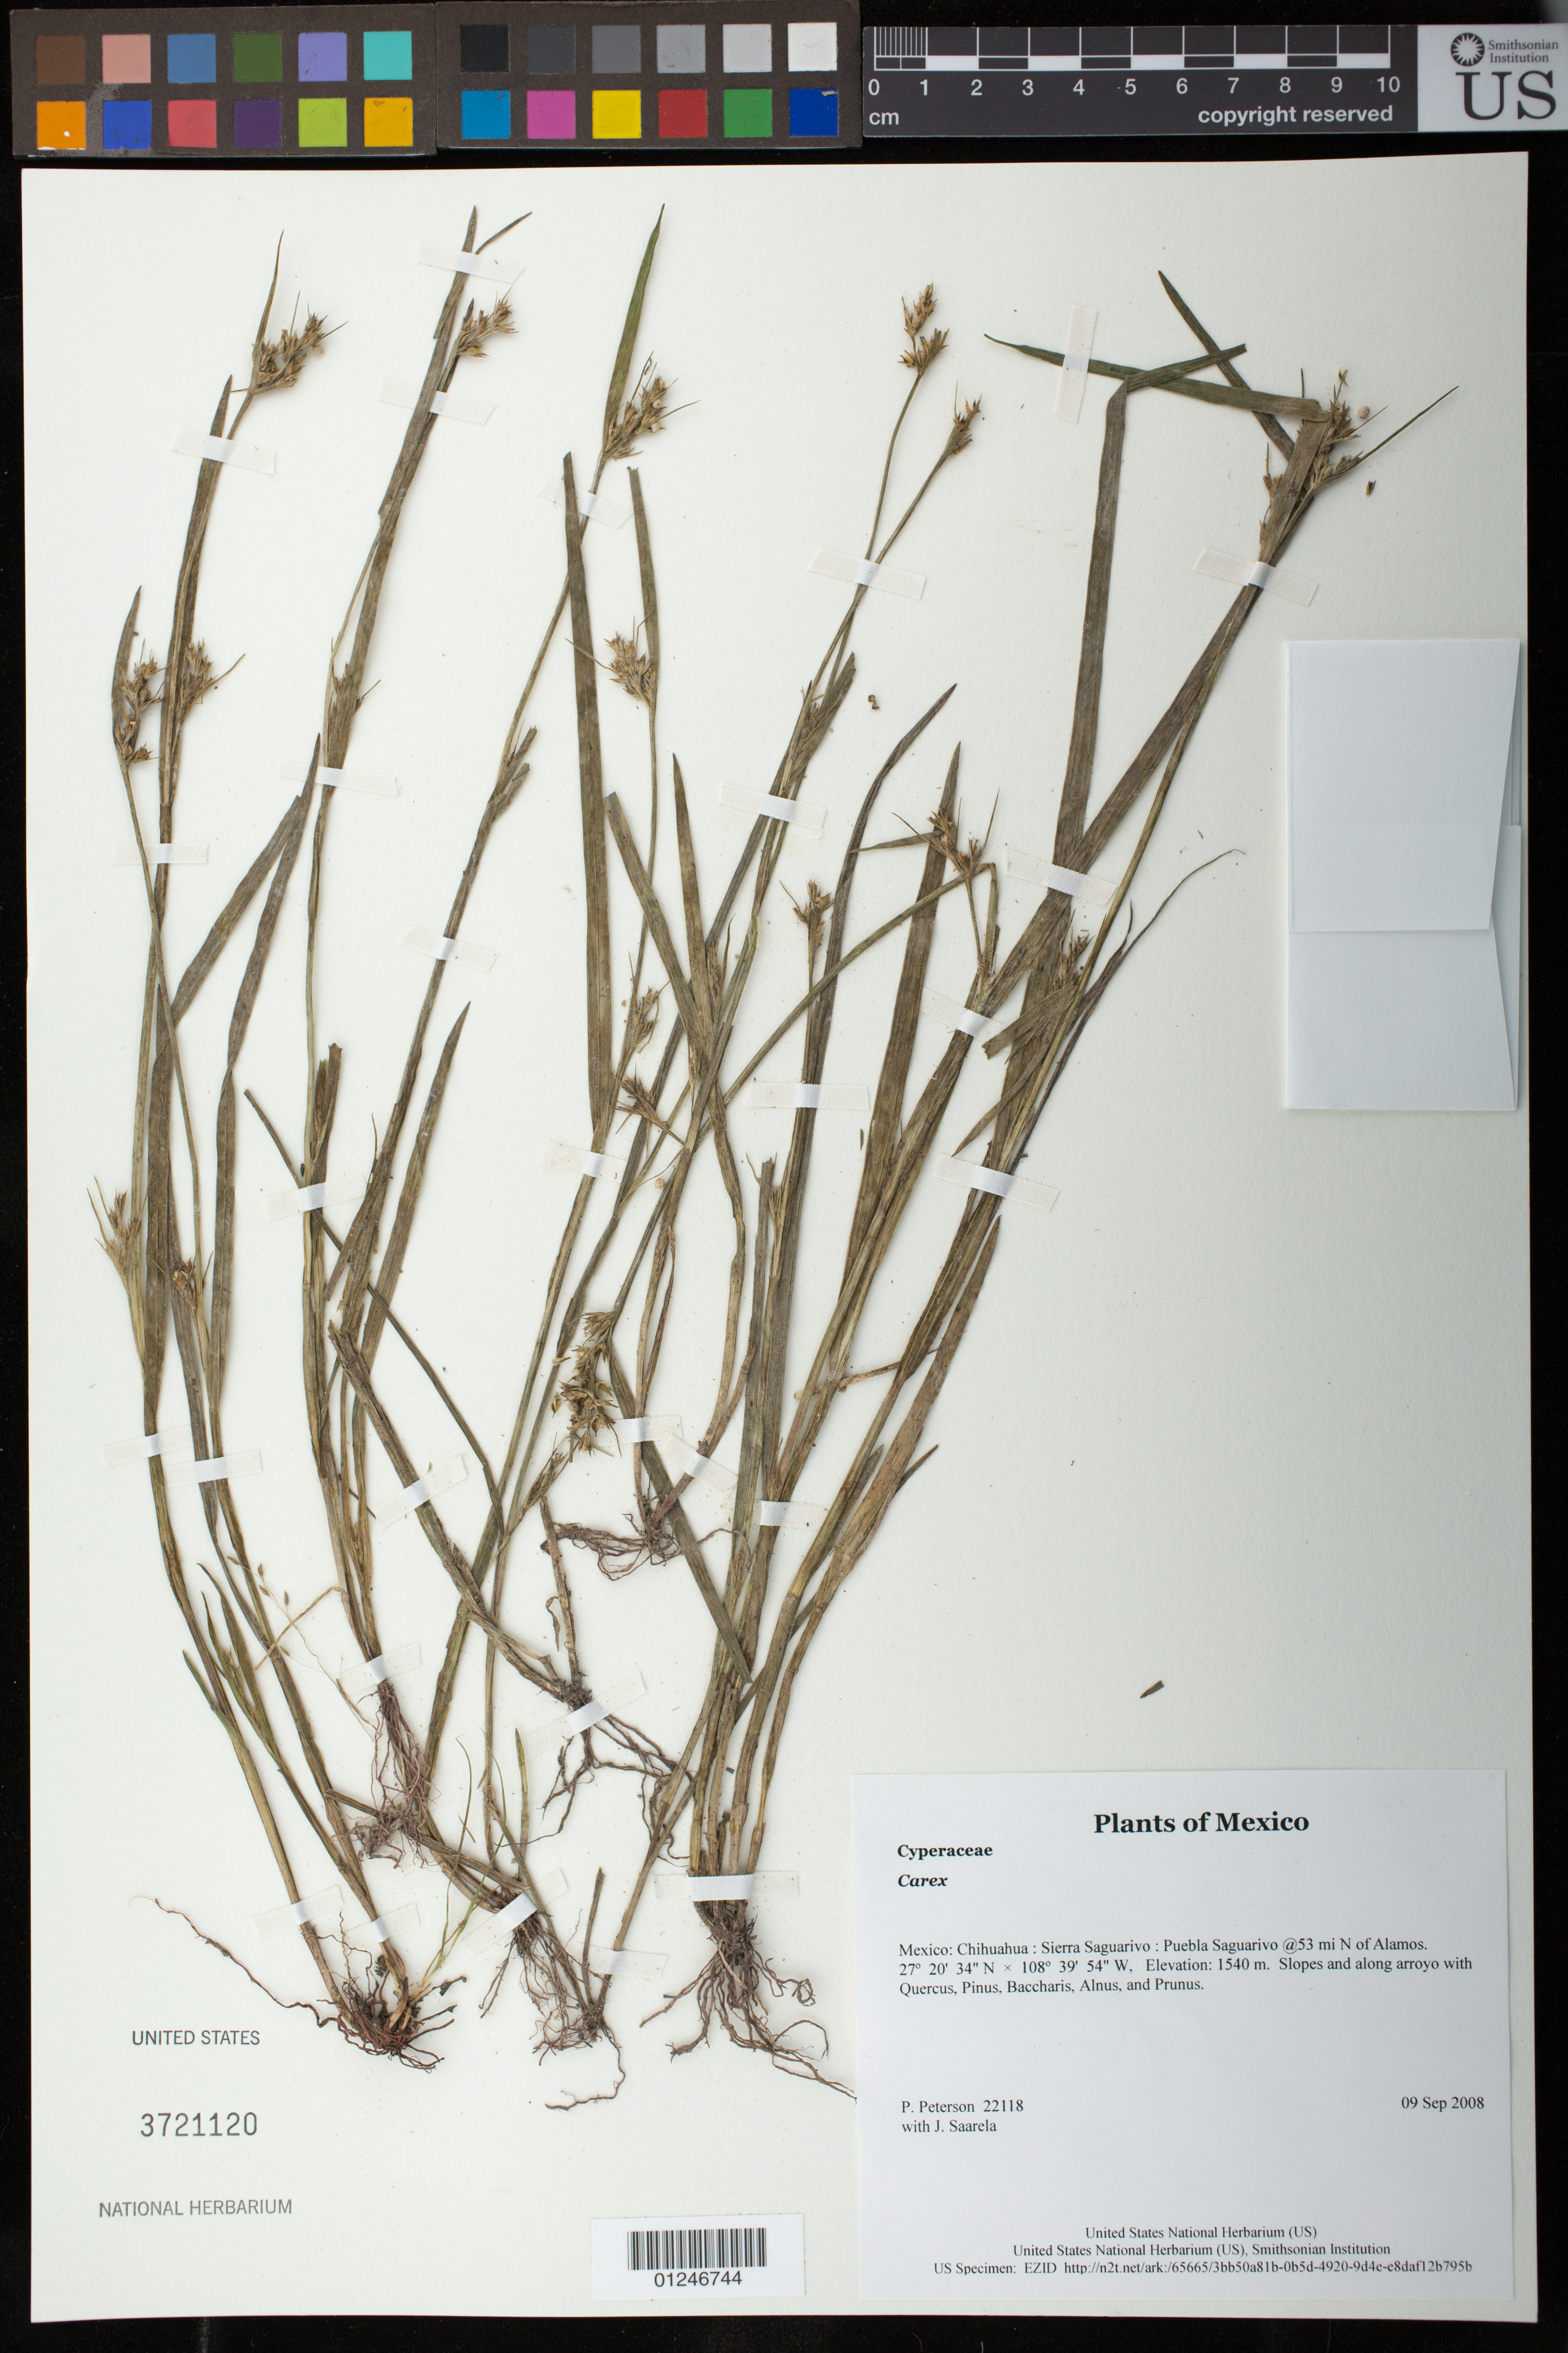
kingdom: Plantae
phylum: Tracheophyta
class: Liliopsida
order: Poales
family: Cyperaceae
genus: Scleria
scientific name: Scleria muehlenbergii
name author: Steud.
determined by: Strong, Mark T., (BOT), Smithsonian Institution - National Museum of Natural History (UNITED STATES)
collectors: P. M. Peterson & J. Saarela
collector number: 22118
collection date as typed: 09 Sep 2008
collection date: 2008-09-09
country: Mexico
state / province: Chihuahua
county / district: Sierra Saguarivo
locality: Puebla Saguarivo @53 mi N of Alamos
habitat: Slopes and along arroyo with Quercus, Pinus, Baccharis, Alnus, and Prunus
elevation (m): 1540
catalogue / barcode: US 3721120